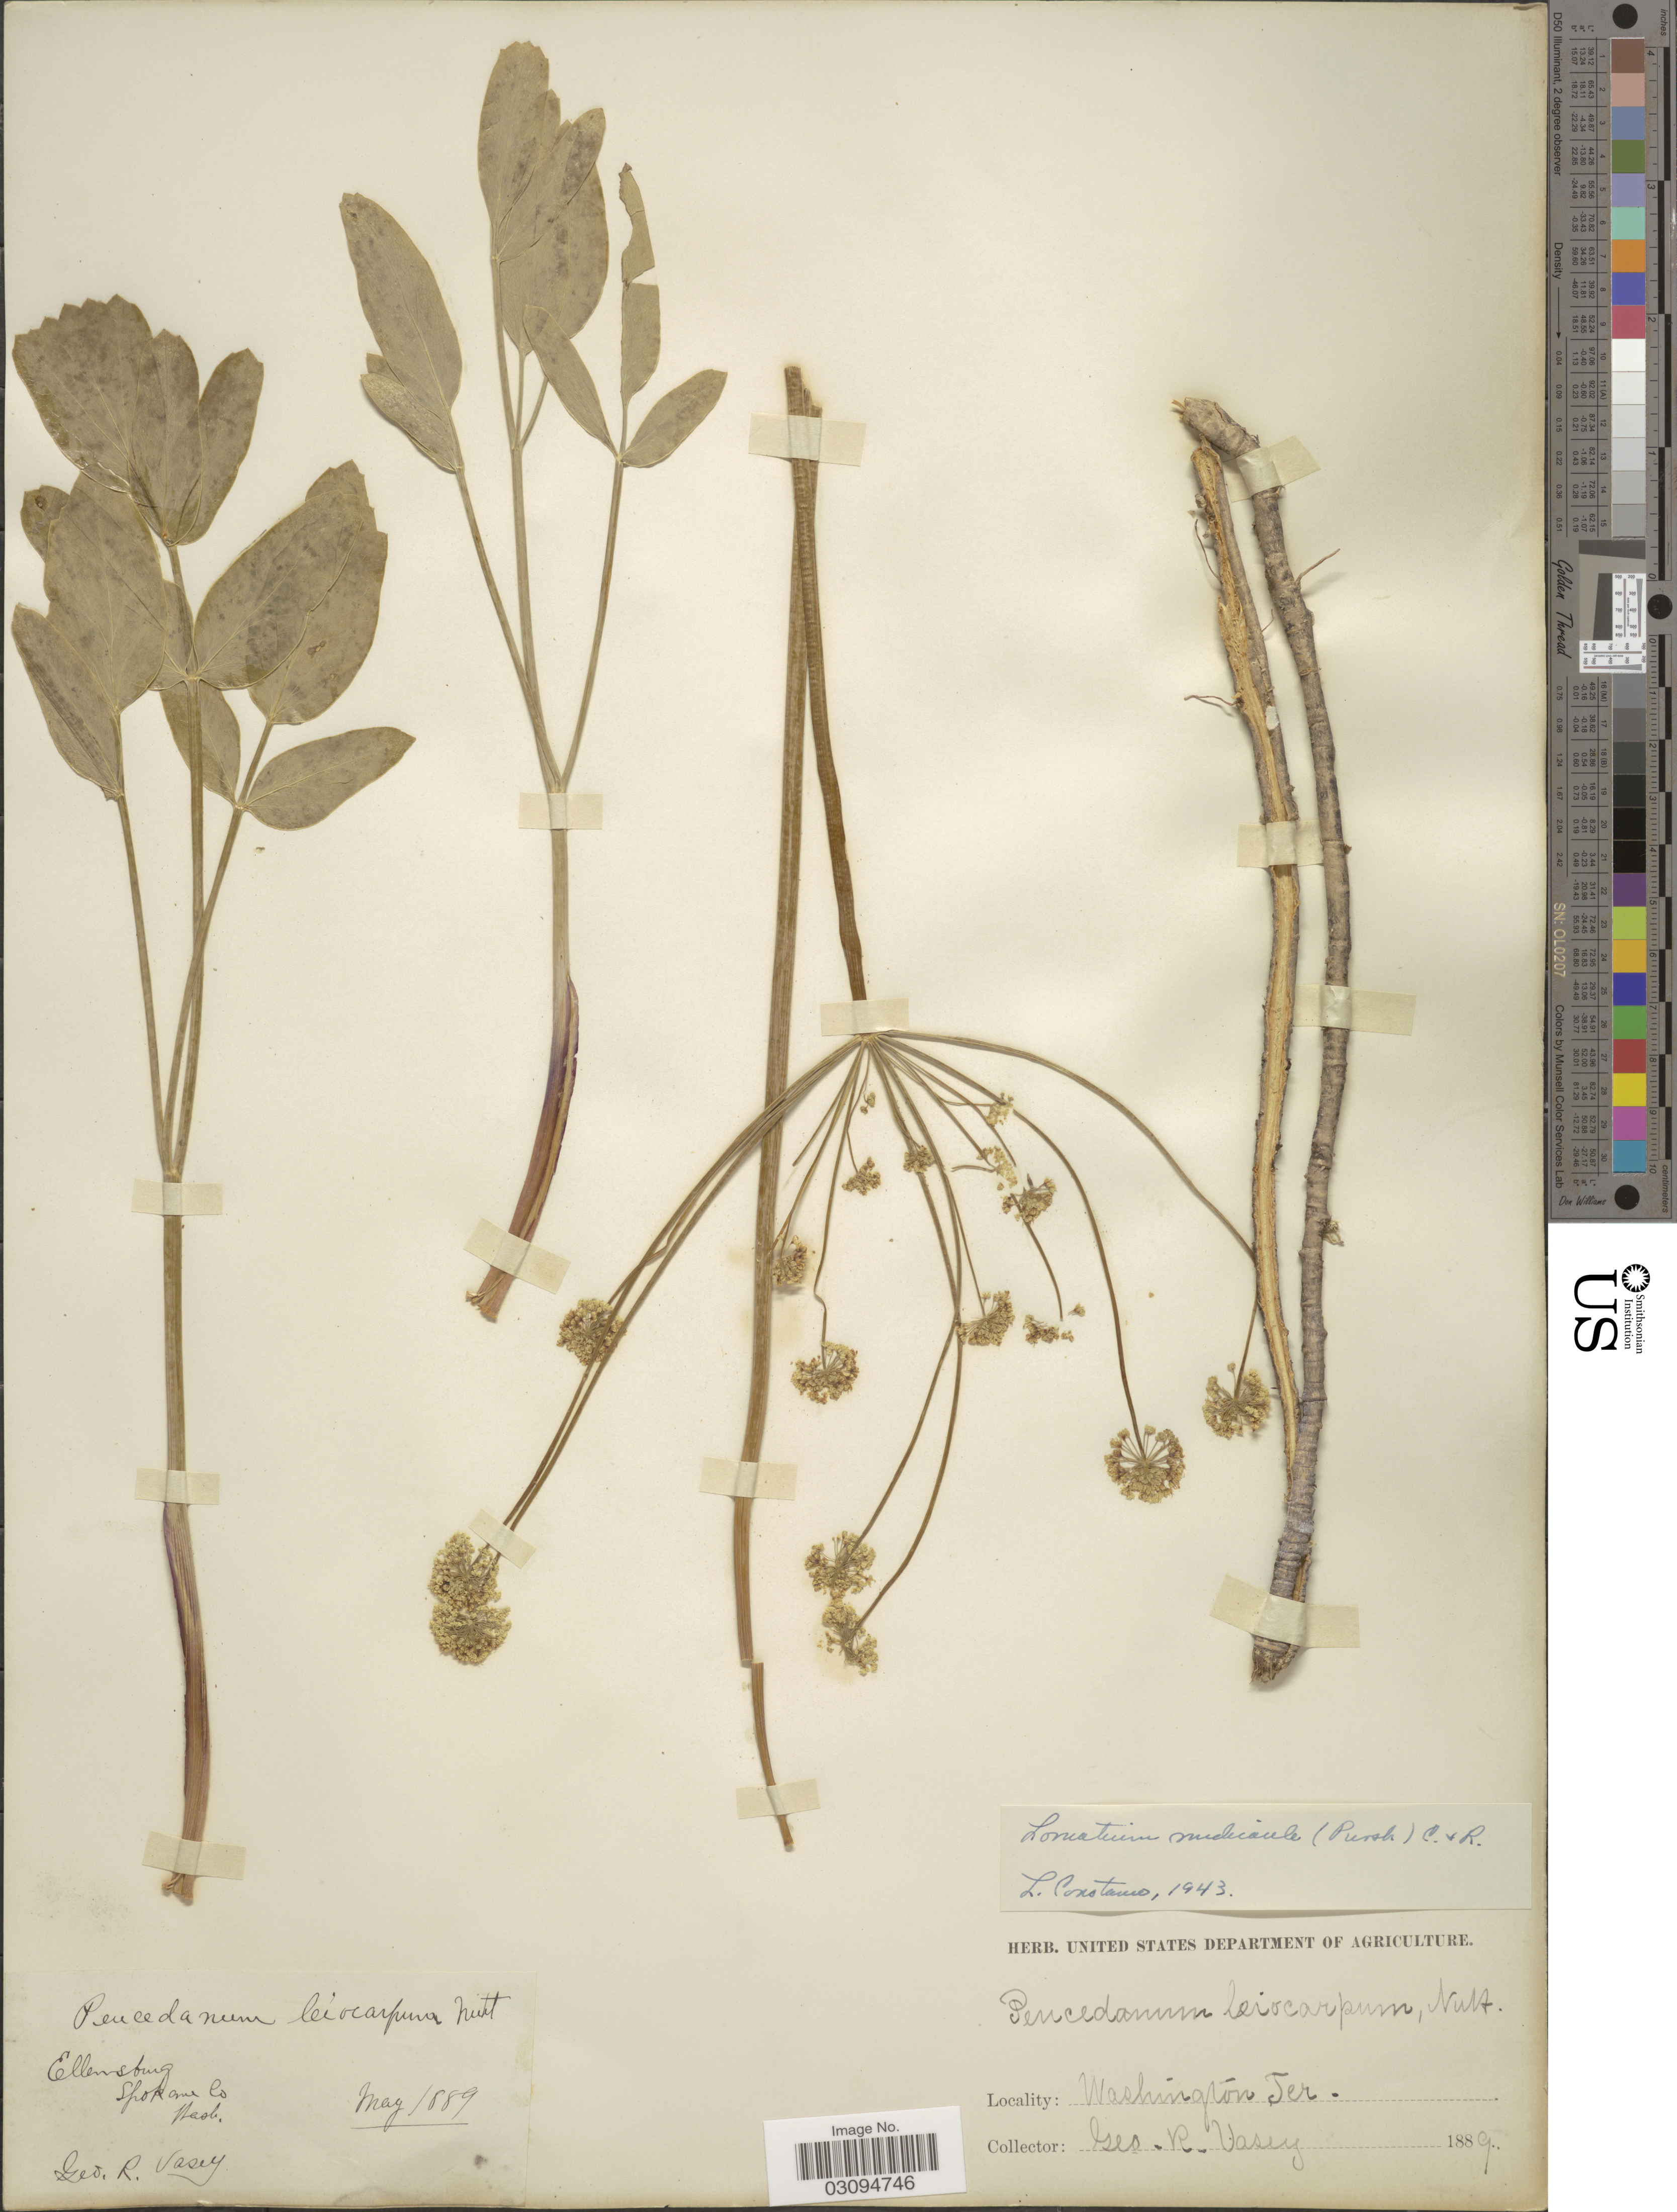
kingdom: Plantae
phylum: Tracheophyta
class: Magnoliopsida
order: Apiales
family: Apiaceae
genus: Lomatium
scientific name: Lomatium nudicaule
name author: (Pursh) J.M. Coult. & Rose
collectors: G. R. Vasey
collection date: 1889-05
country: United States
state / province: Washington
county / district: Spokane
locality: Ellensburg, Spokane Co.